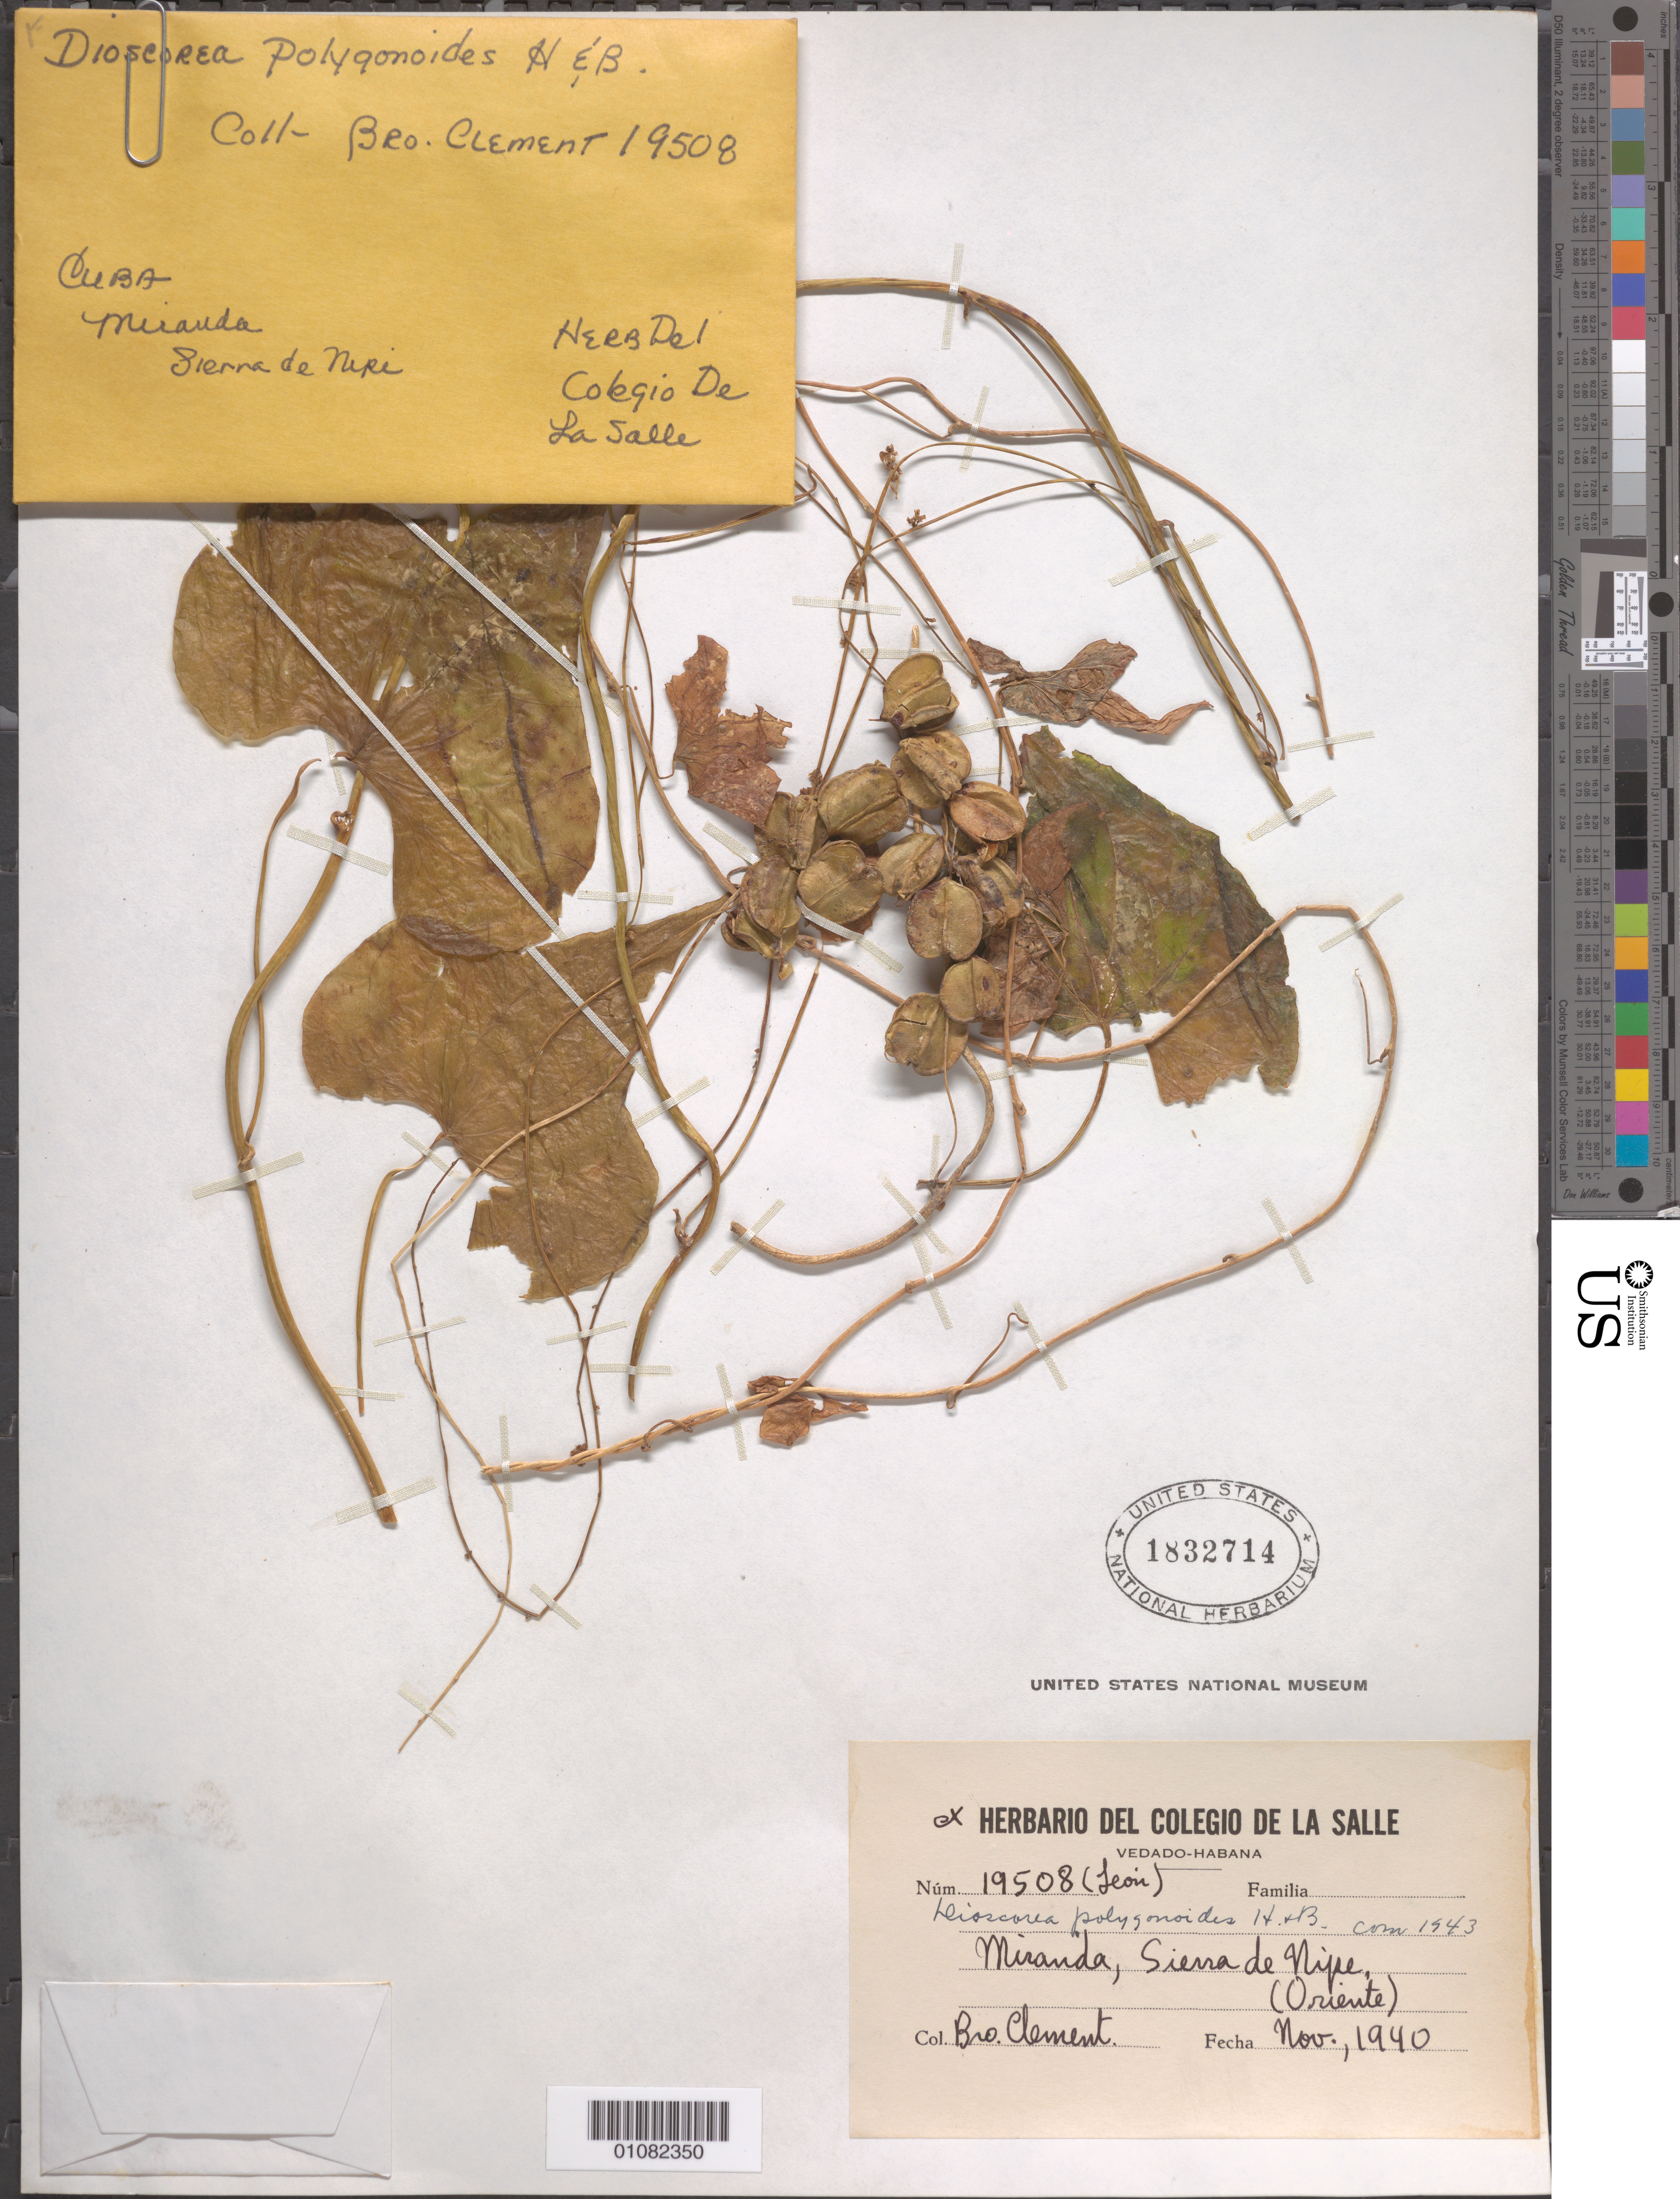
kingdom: Plantae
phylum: Tracheophyta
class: Liliopsida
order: Dioscoreales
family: Dioscoreaceae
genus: Dioscorea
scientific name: Dioscorea polygonoides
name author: Humb. & Bonpl. ex Willd.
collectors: B. Clement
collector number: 19508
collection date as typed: Nov 1940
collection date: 1940-11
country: Cuba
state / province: Holguín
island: Cuba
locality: Miranda, Sierra de Nipe (Oriente)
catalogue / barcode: US 1832714